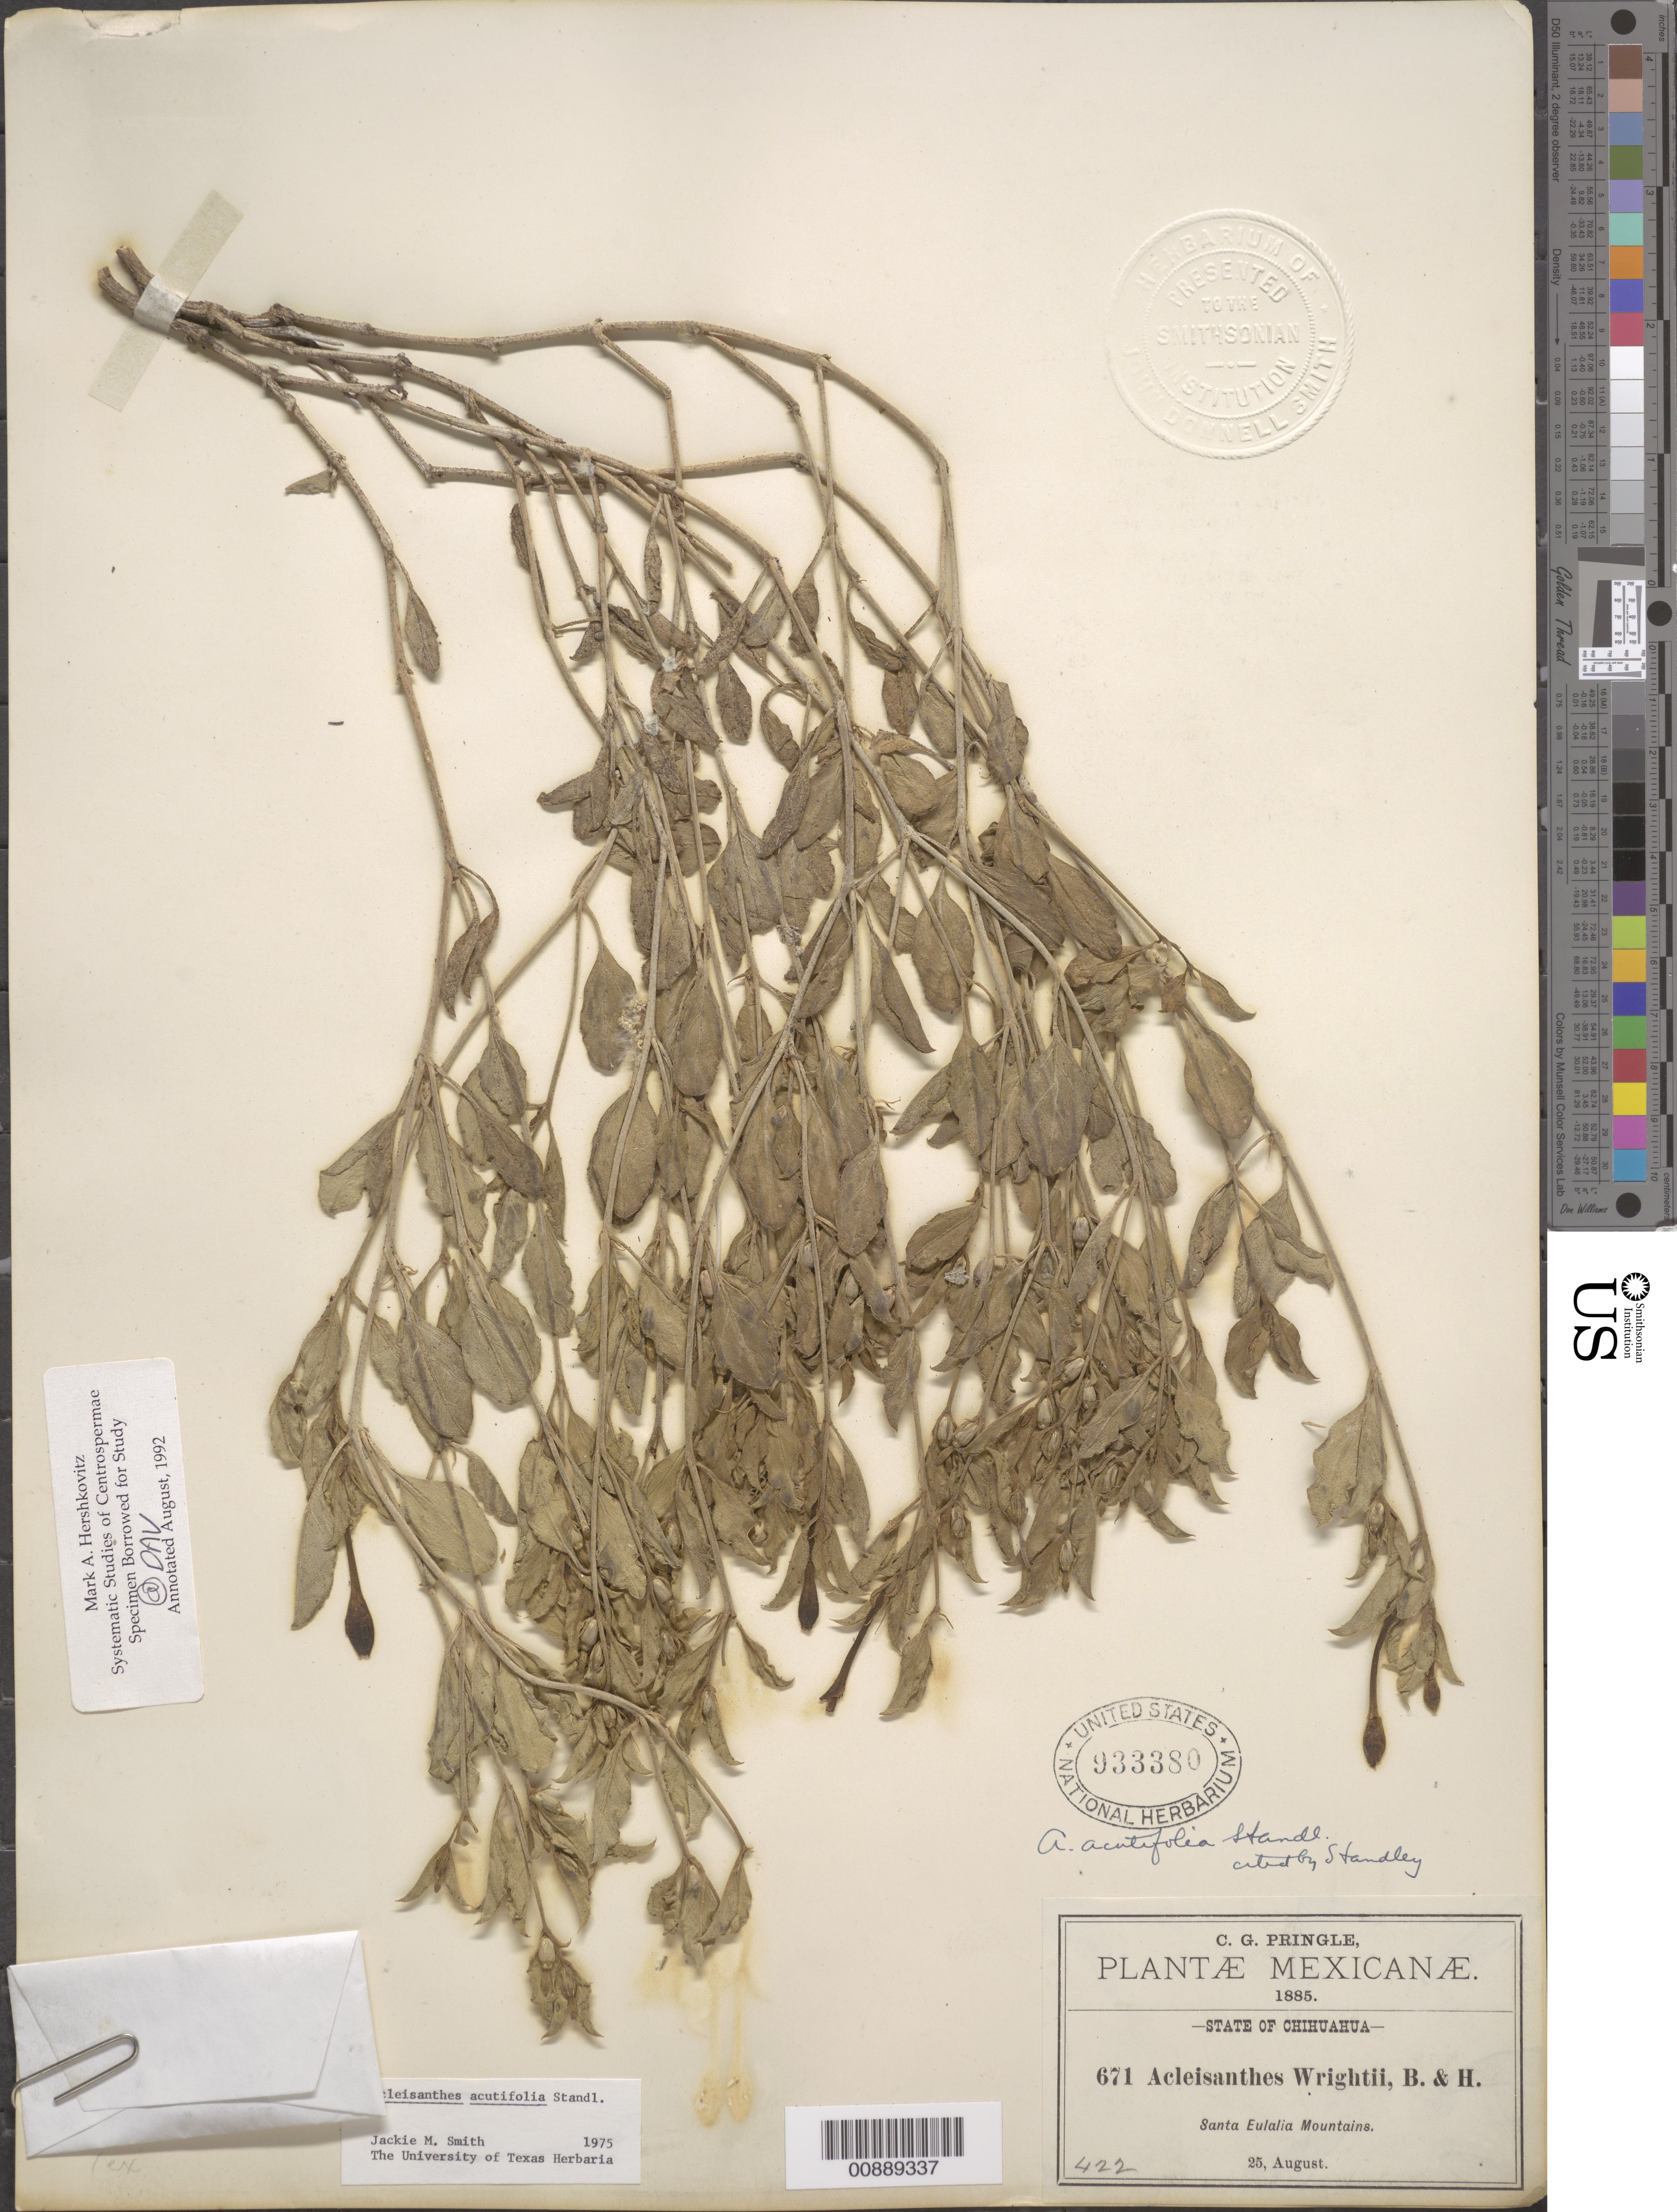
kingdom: Plantae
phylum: Tracheophyta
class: Magnoliopsida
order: Caryophyllales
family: Nyctaginaceae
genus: Acleisanthes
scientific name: Acleisanthes acutifolia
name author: Standl.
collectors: C. G. Pringle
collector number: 671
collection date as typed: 25 Aug 1885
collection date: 1885-08-25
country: Mexico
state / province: Chihuahua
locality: Santa Eulalia Mountains, Chihuahua.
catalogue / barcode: US 933380